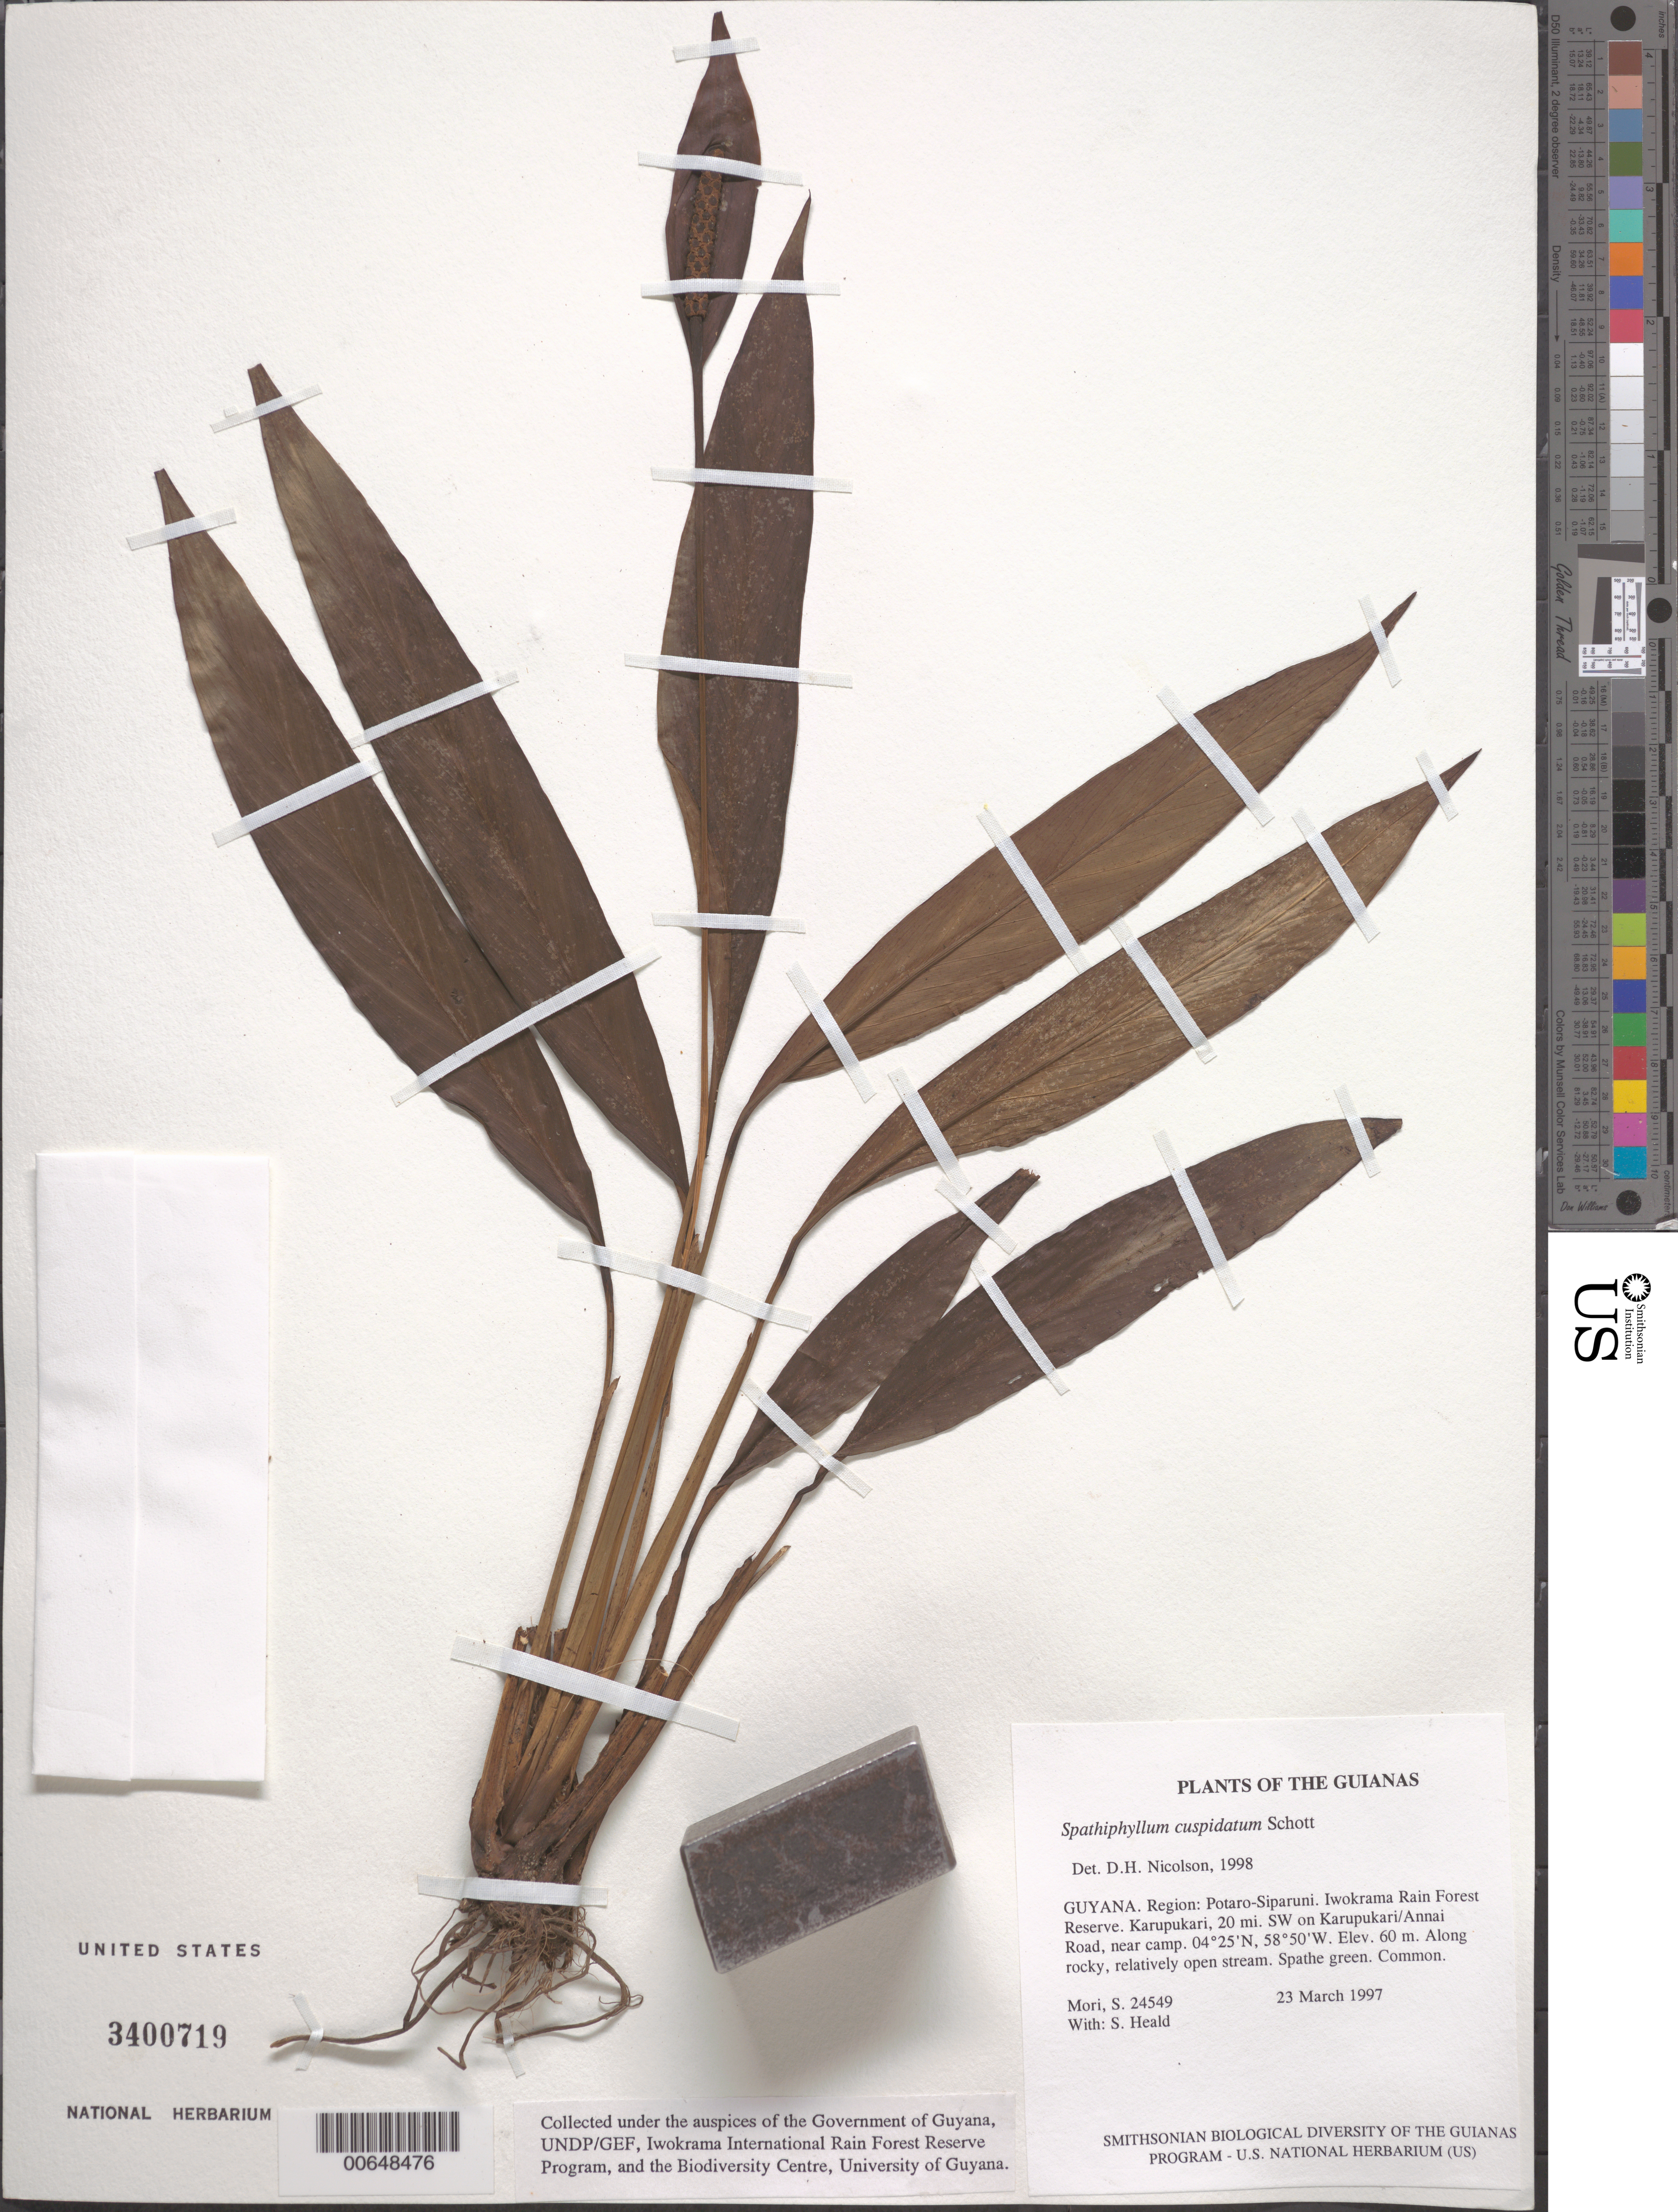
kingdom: Plantae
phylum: Tracheophyta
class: Liliopsida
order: Alismatales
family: Araceae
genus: Spathiphyllum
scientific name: Spathiphyllum cuspidatum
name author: Schott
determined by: Croat, Thomas B., Missouri Botanical Garden (MO)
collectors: S. Mori & S. Heald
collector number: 24549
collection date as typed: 23 March 1997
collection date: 1997-03-23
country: Guyana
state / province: Potaro-Siparuni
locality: Iwokrama Rain Forest Reserve. Karupukari, 20 mi. SW on Karupukari/Annai Road, near camp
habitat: Along rocky, relatively open stream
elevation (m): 60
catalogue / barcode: US 3400719